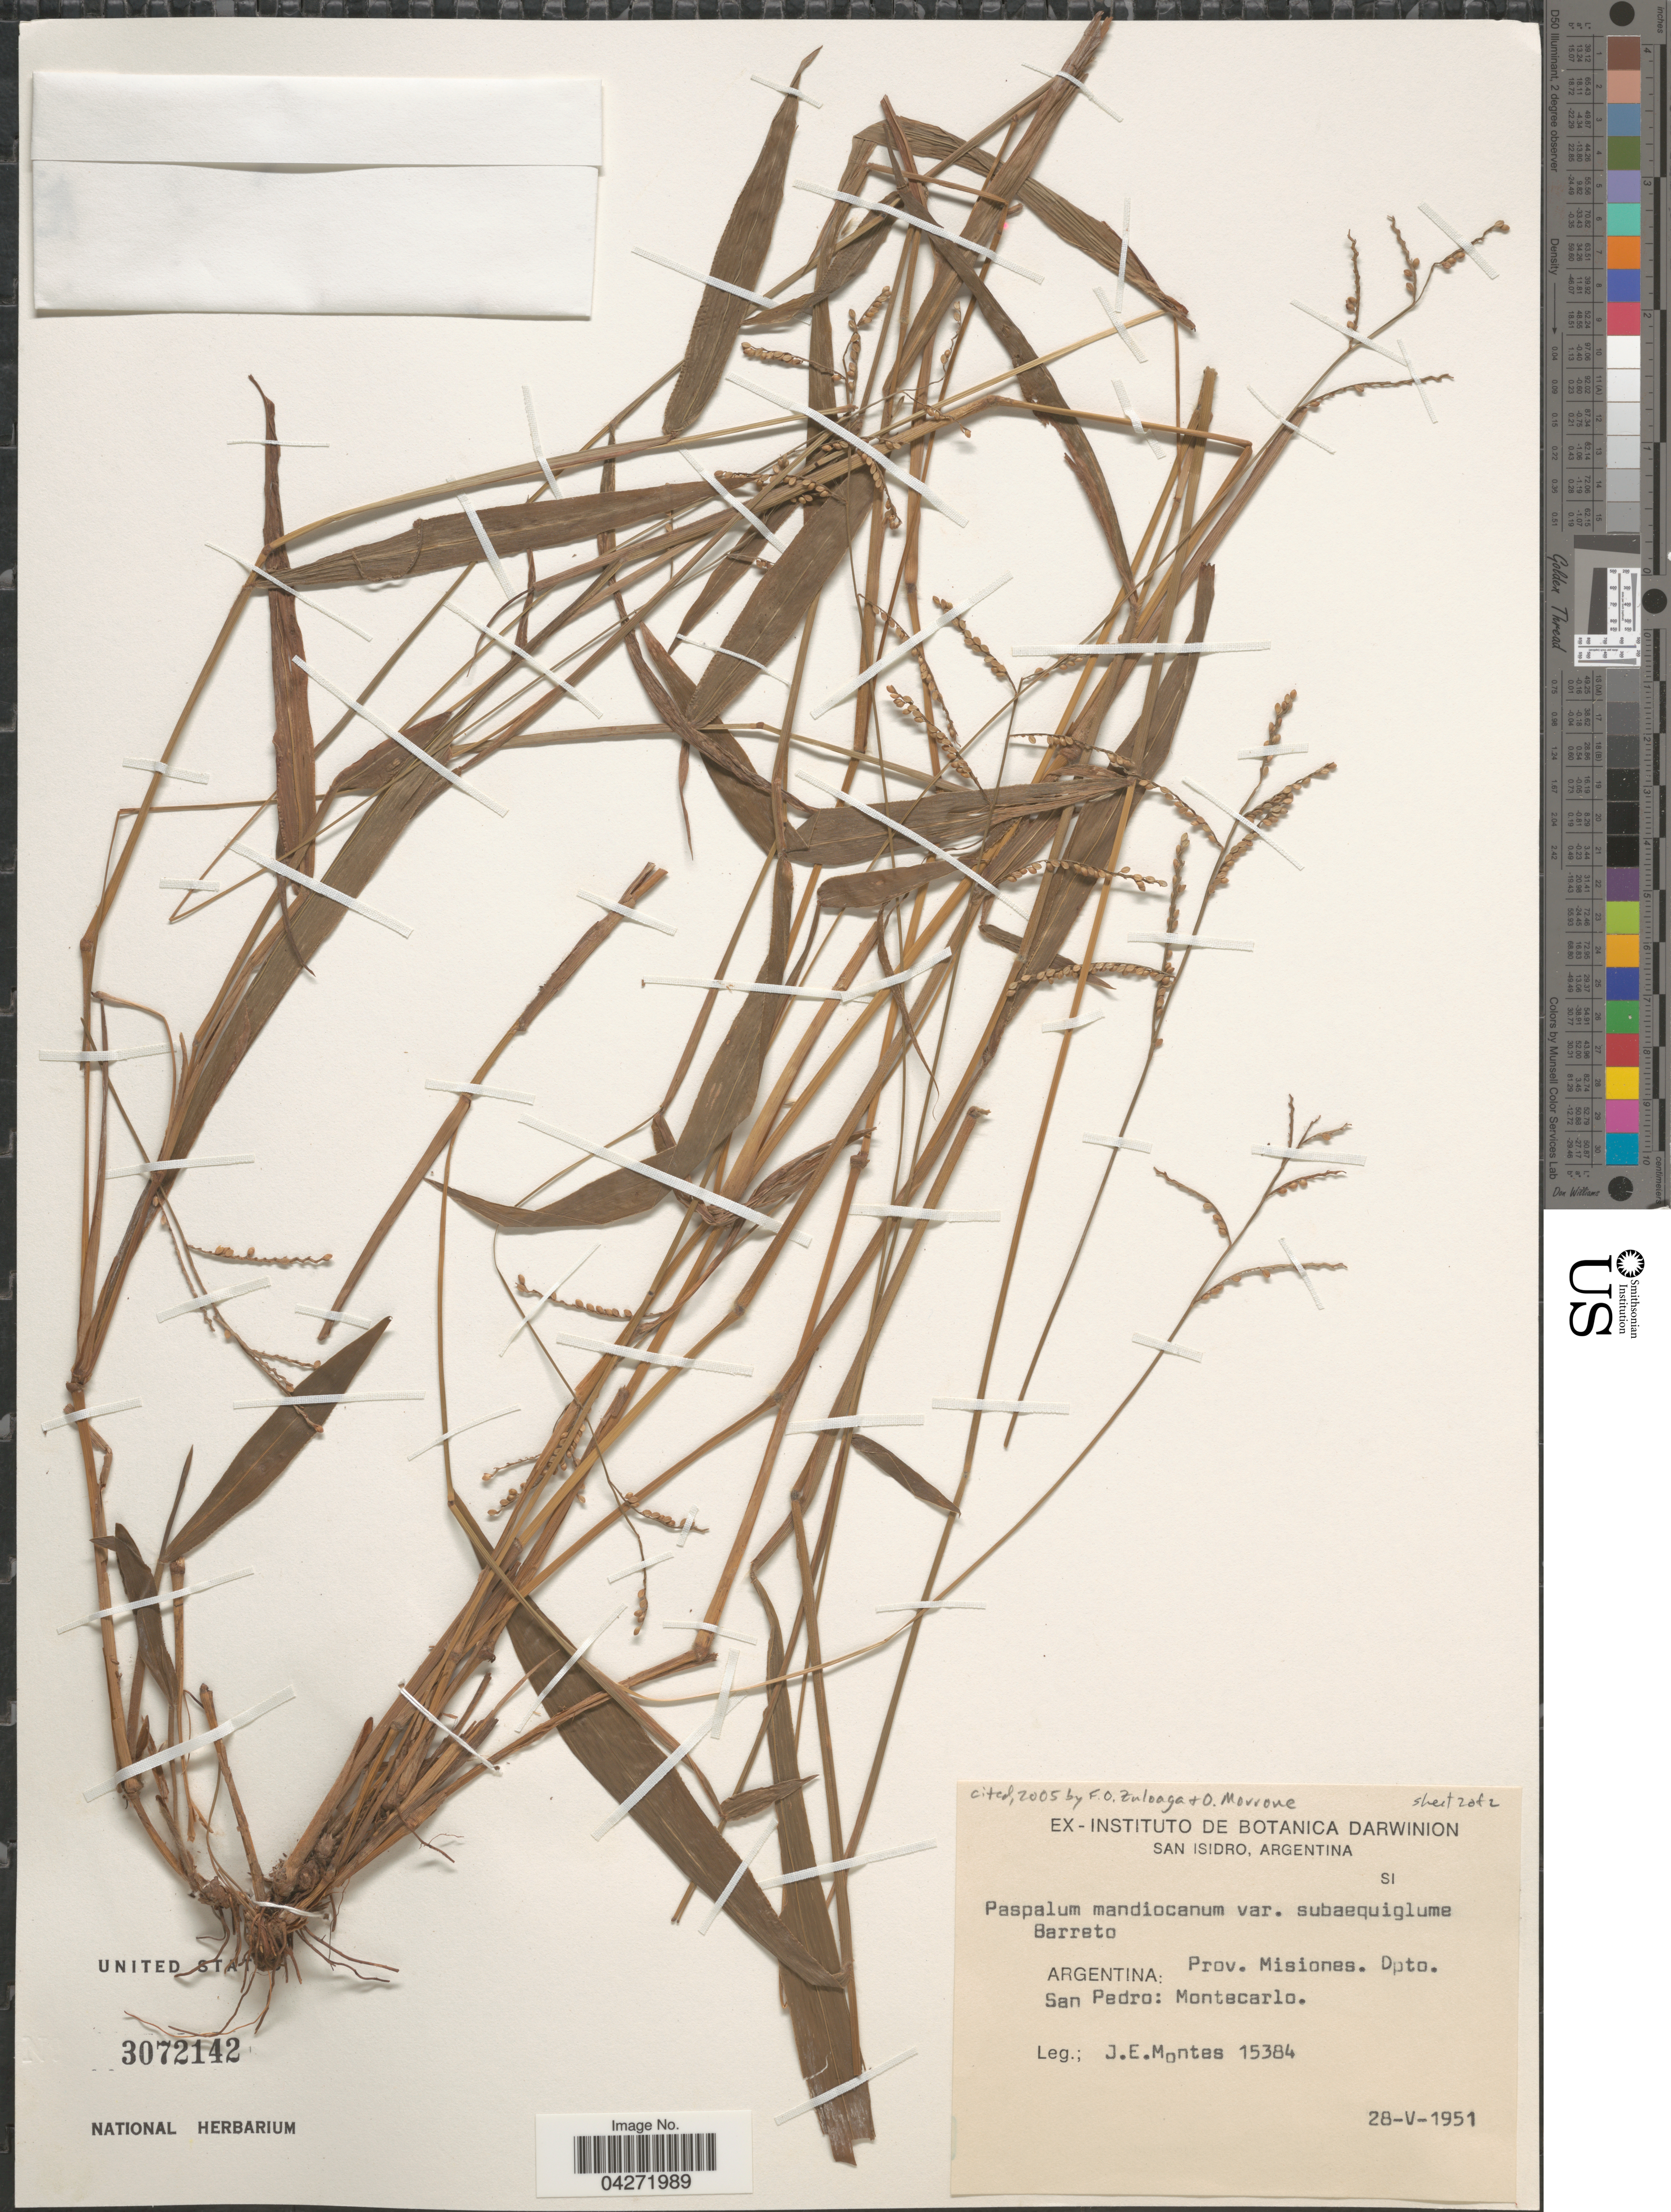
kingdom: Plantae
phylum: Tracheophyta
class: Liliopsida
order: Poales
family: Poaceae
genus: Paspalum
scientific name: Paspalum mandiocanum var. subaequiglume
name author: I.L. Barreto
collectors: J. E. Montes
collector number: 15384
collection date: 1951-05-28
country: Argentina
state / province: Misiones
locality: Dpto. San Pedro: Montecarlo.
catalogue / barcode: US 3072142